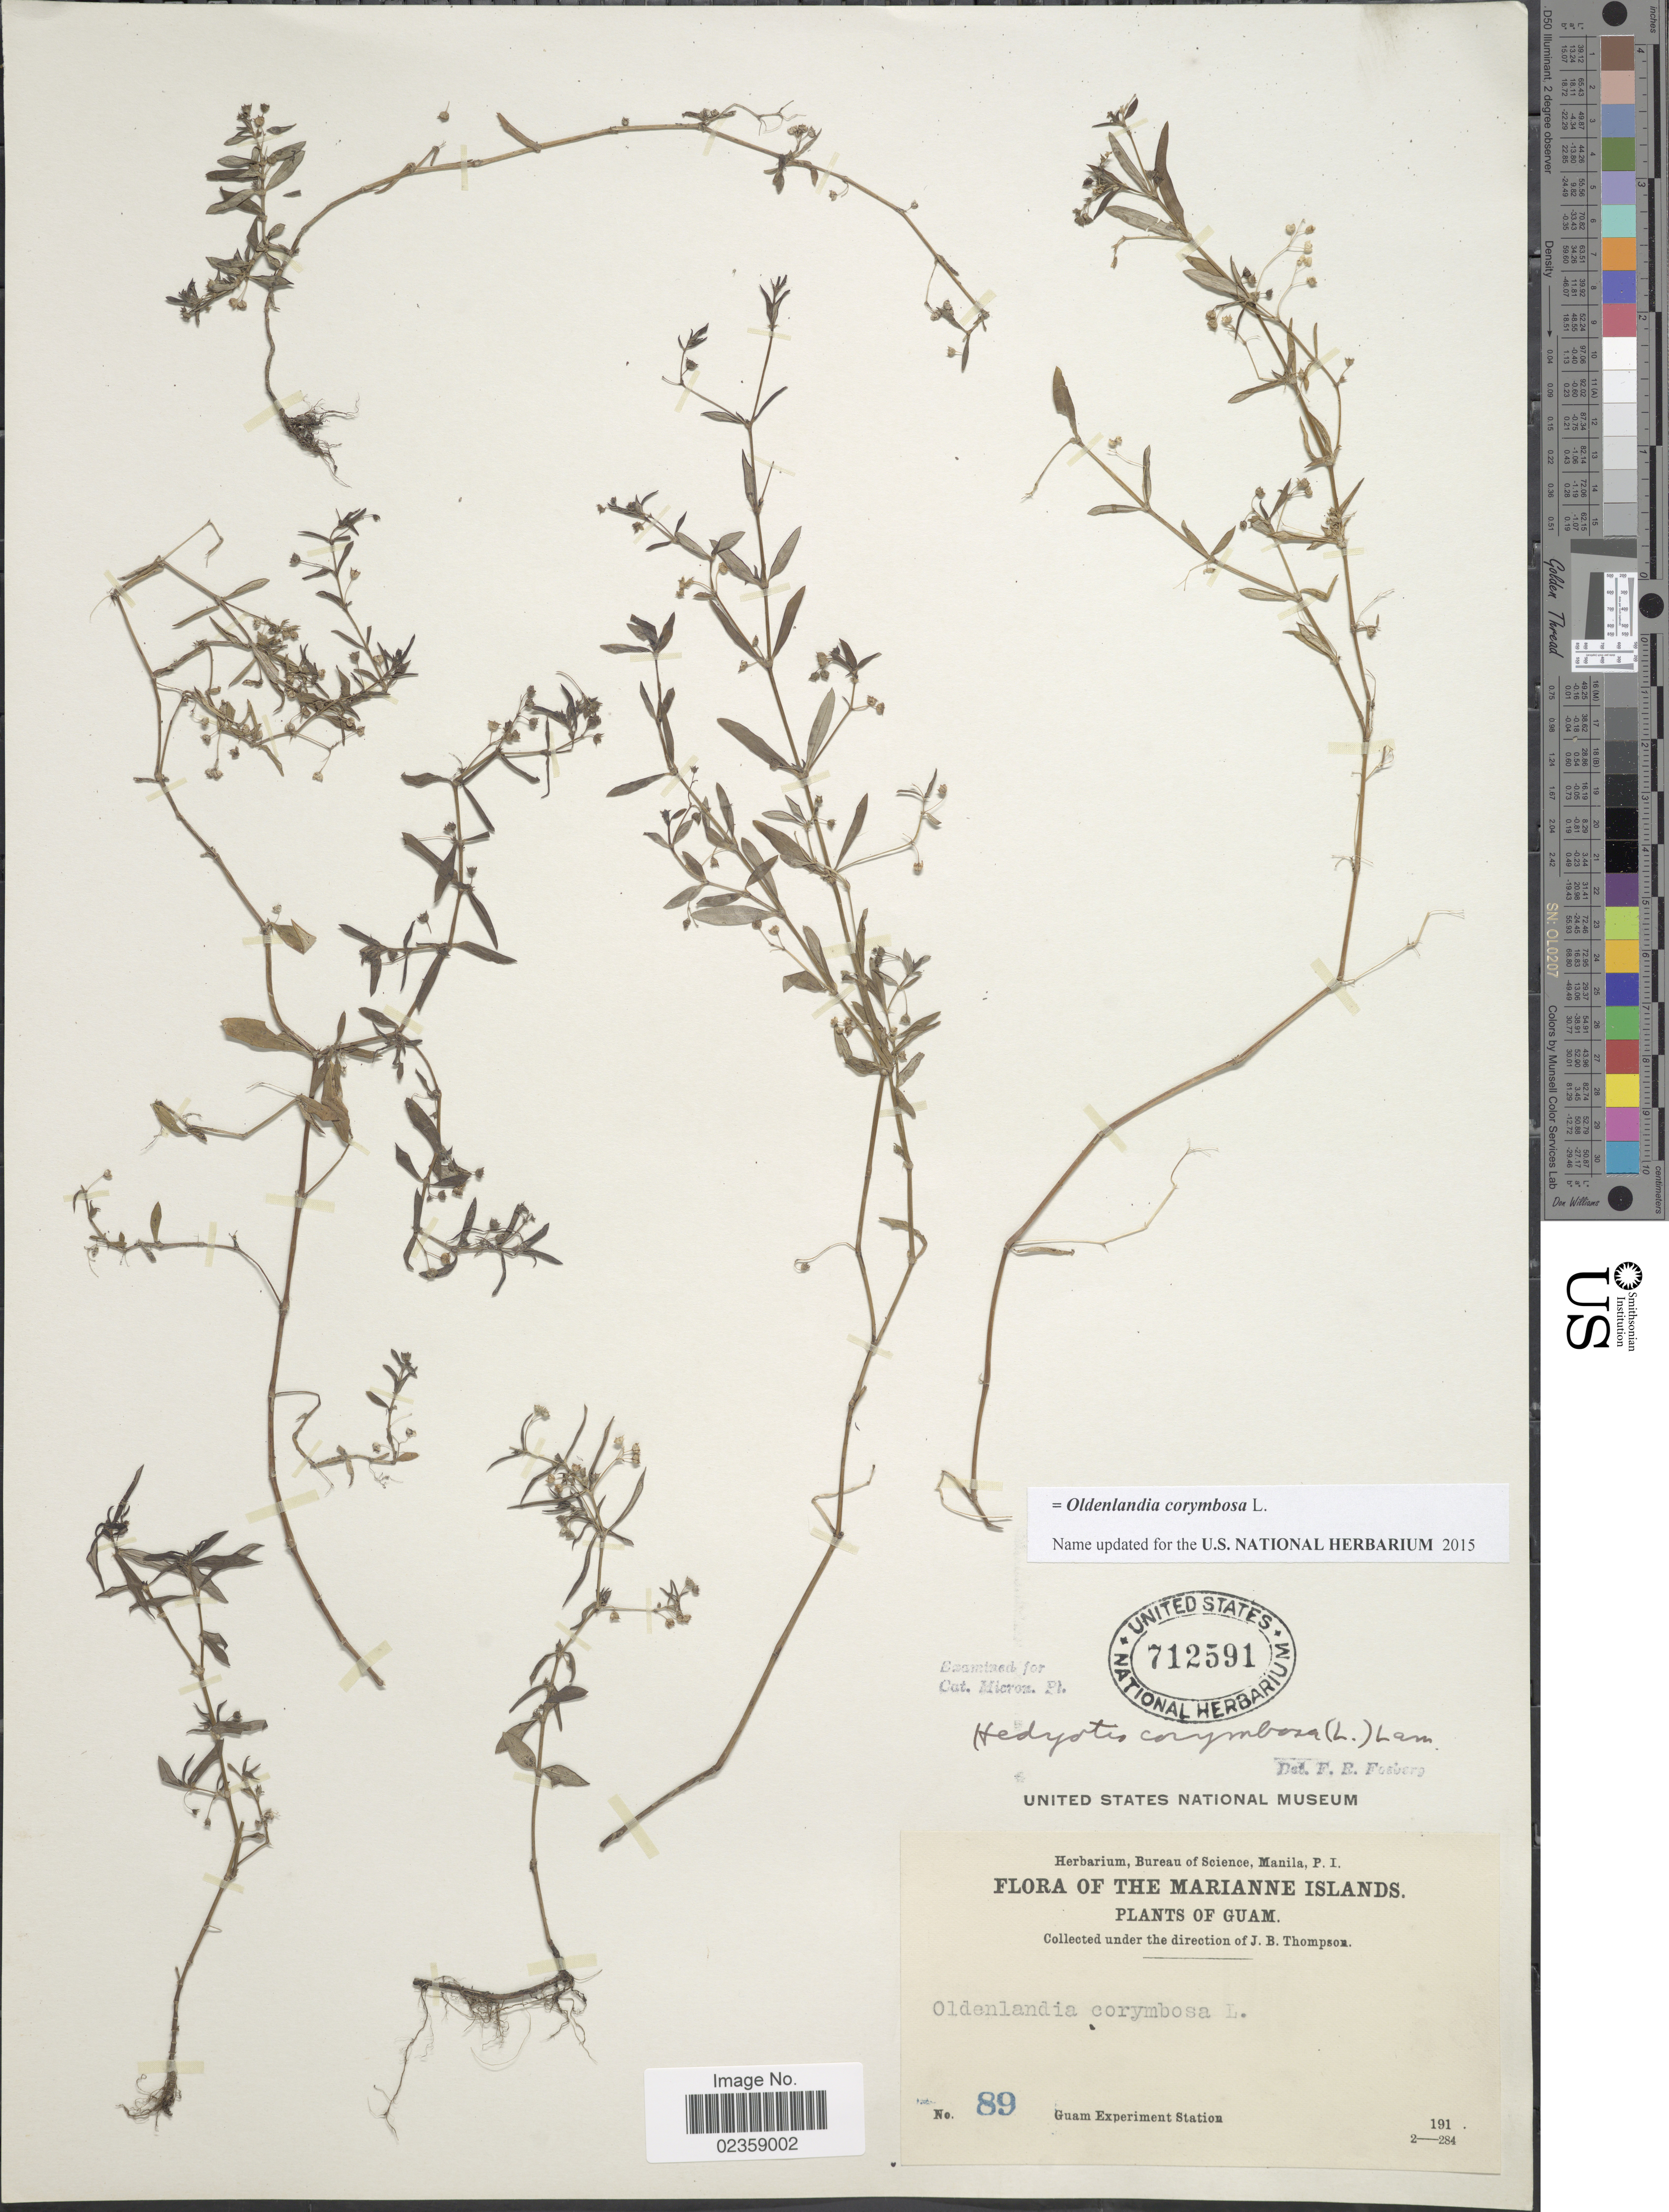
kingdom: Plantae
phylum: Tracheophyta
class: Magnoliopsida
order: Gentianales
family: Rubiaceae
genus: Oldenlandia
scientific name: Oldenlandia corymbosa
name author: L.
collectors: Guam Exp. Sta.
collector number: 89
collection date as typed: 191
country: Guam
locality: Marianne Islands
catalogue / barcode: US 712591